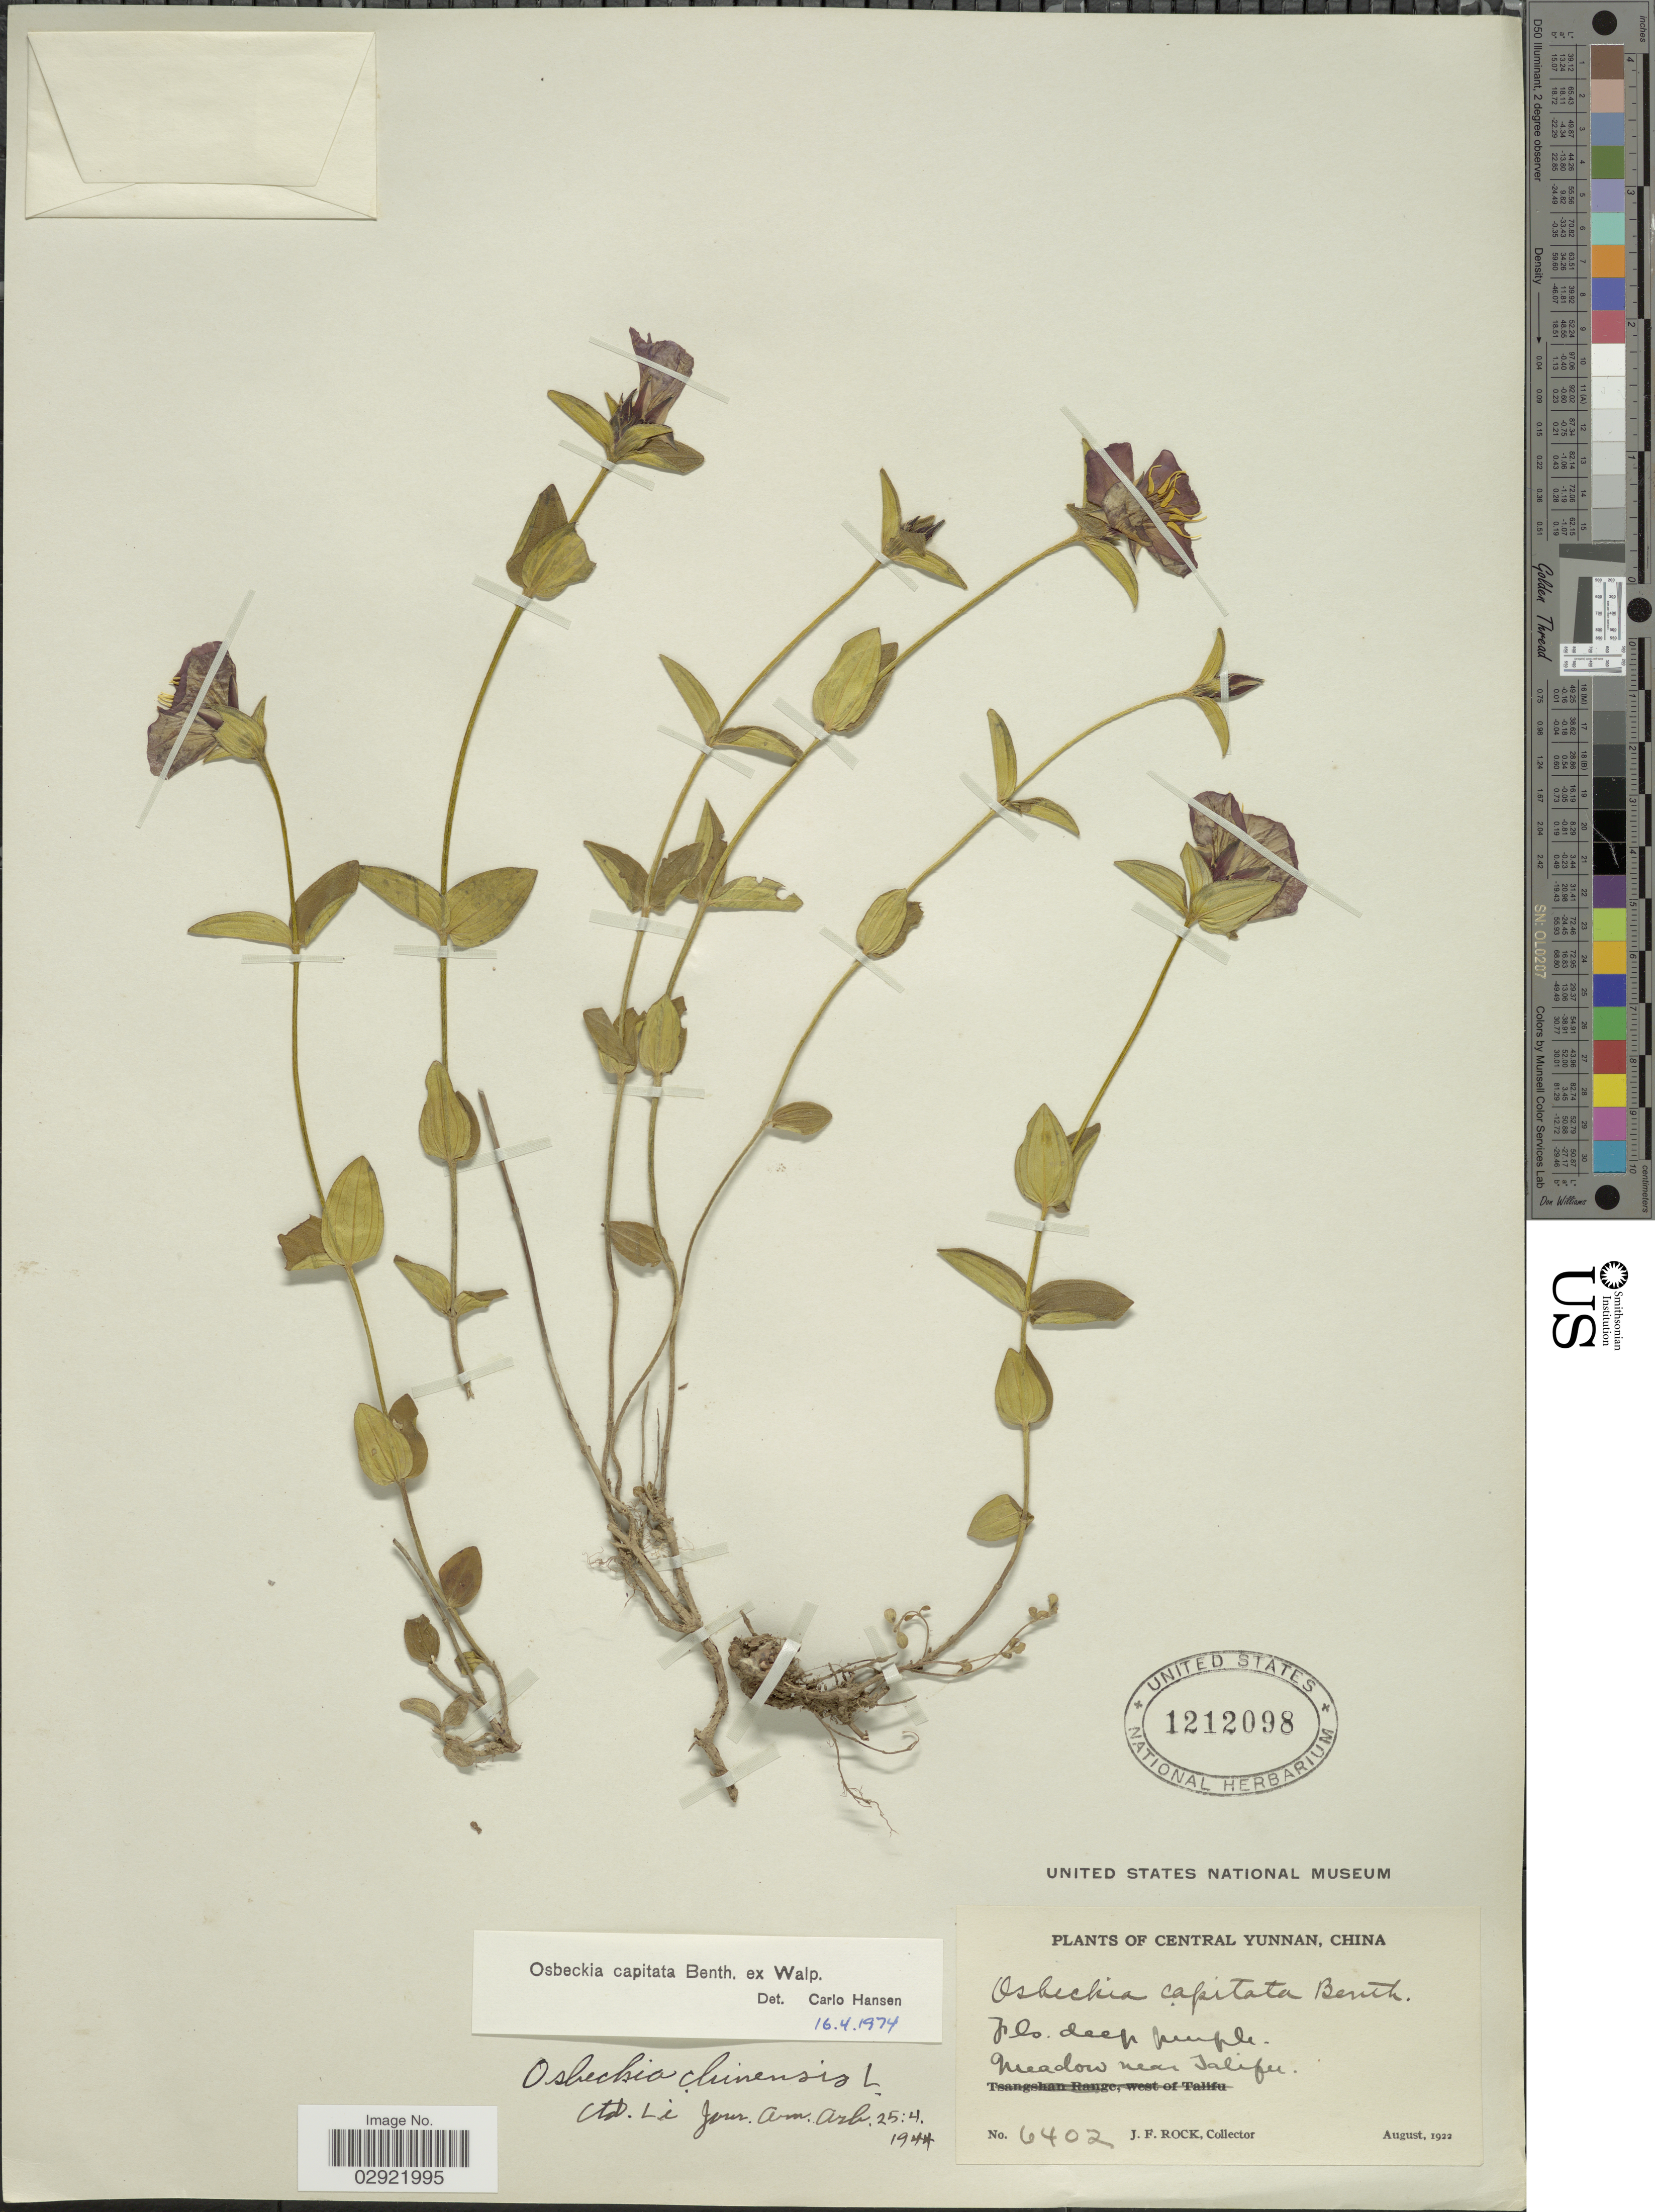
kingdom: Plantae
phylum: Tracheophyta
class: Magnoliopsida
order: Myrtales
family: Melastomataceae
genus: Osbeckia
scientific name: Osbeckia capitata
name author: Benth. ex Naudin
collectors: J. Rock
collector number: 6402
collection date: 1922-08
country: China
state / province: Yunnan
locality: Central Yunnan. Meadow near Talifu.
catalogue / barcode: US 1212098